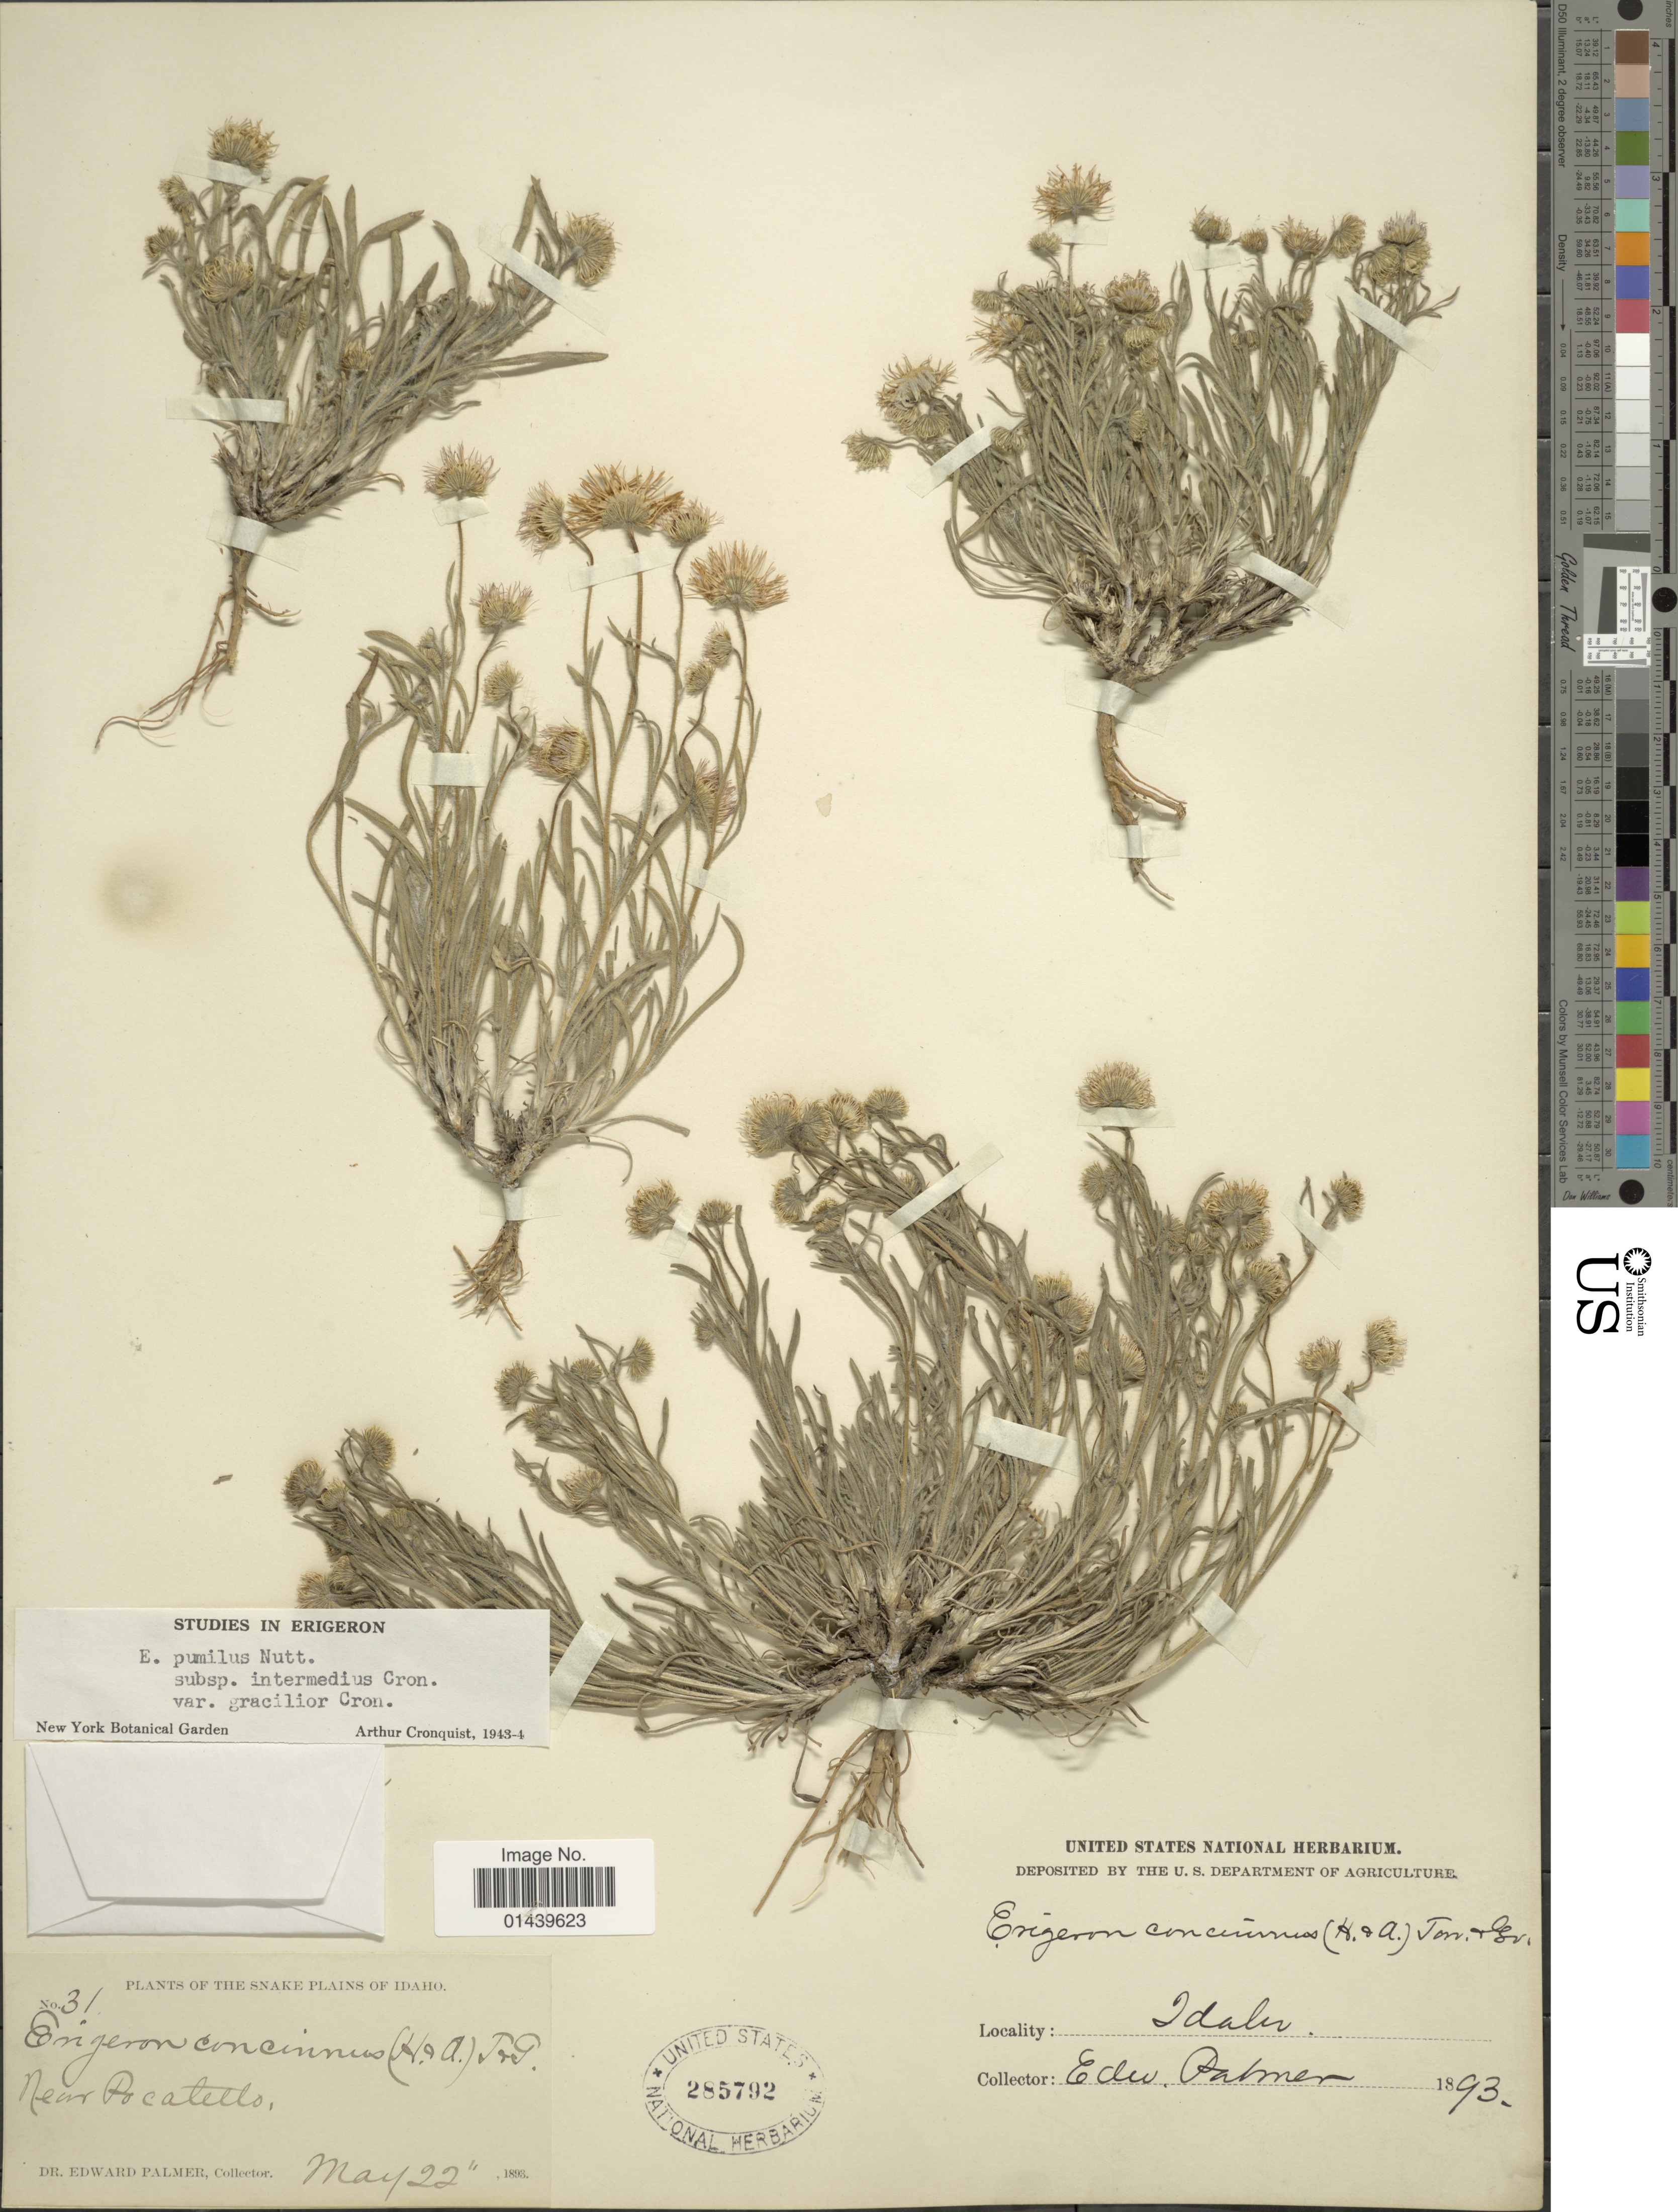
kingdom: Plantae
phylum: Tracheophyta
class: Magnoliopsida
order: Asterales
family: Asteraceae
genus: Erigeron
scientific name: Erigeron pumilus subsp. intermedius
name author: Cronq.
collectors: E. Palmer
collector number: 31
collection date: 1893-05-22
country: United States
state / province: Idaho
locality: The Snake Plains of Idaho. Near Pocatello.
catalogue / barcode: US 285792